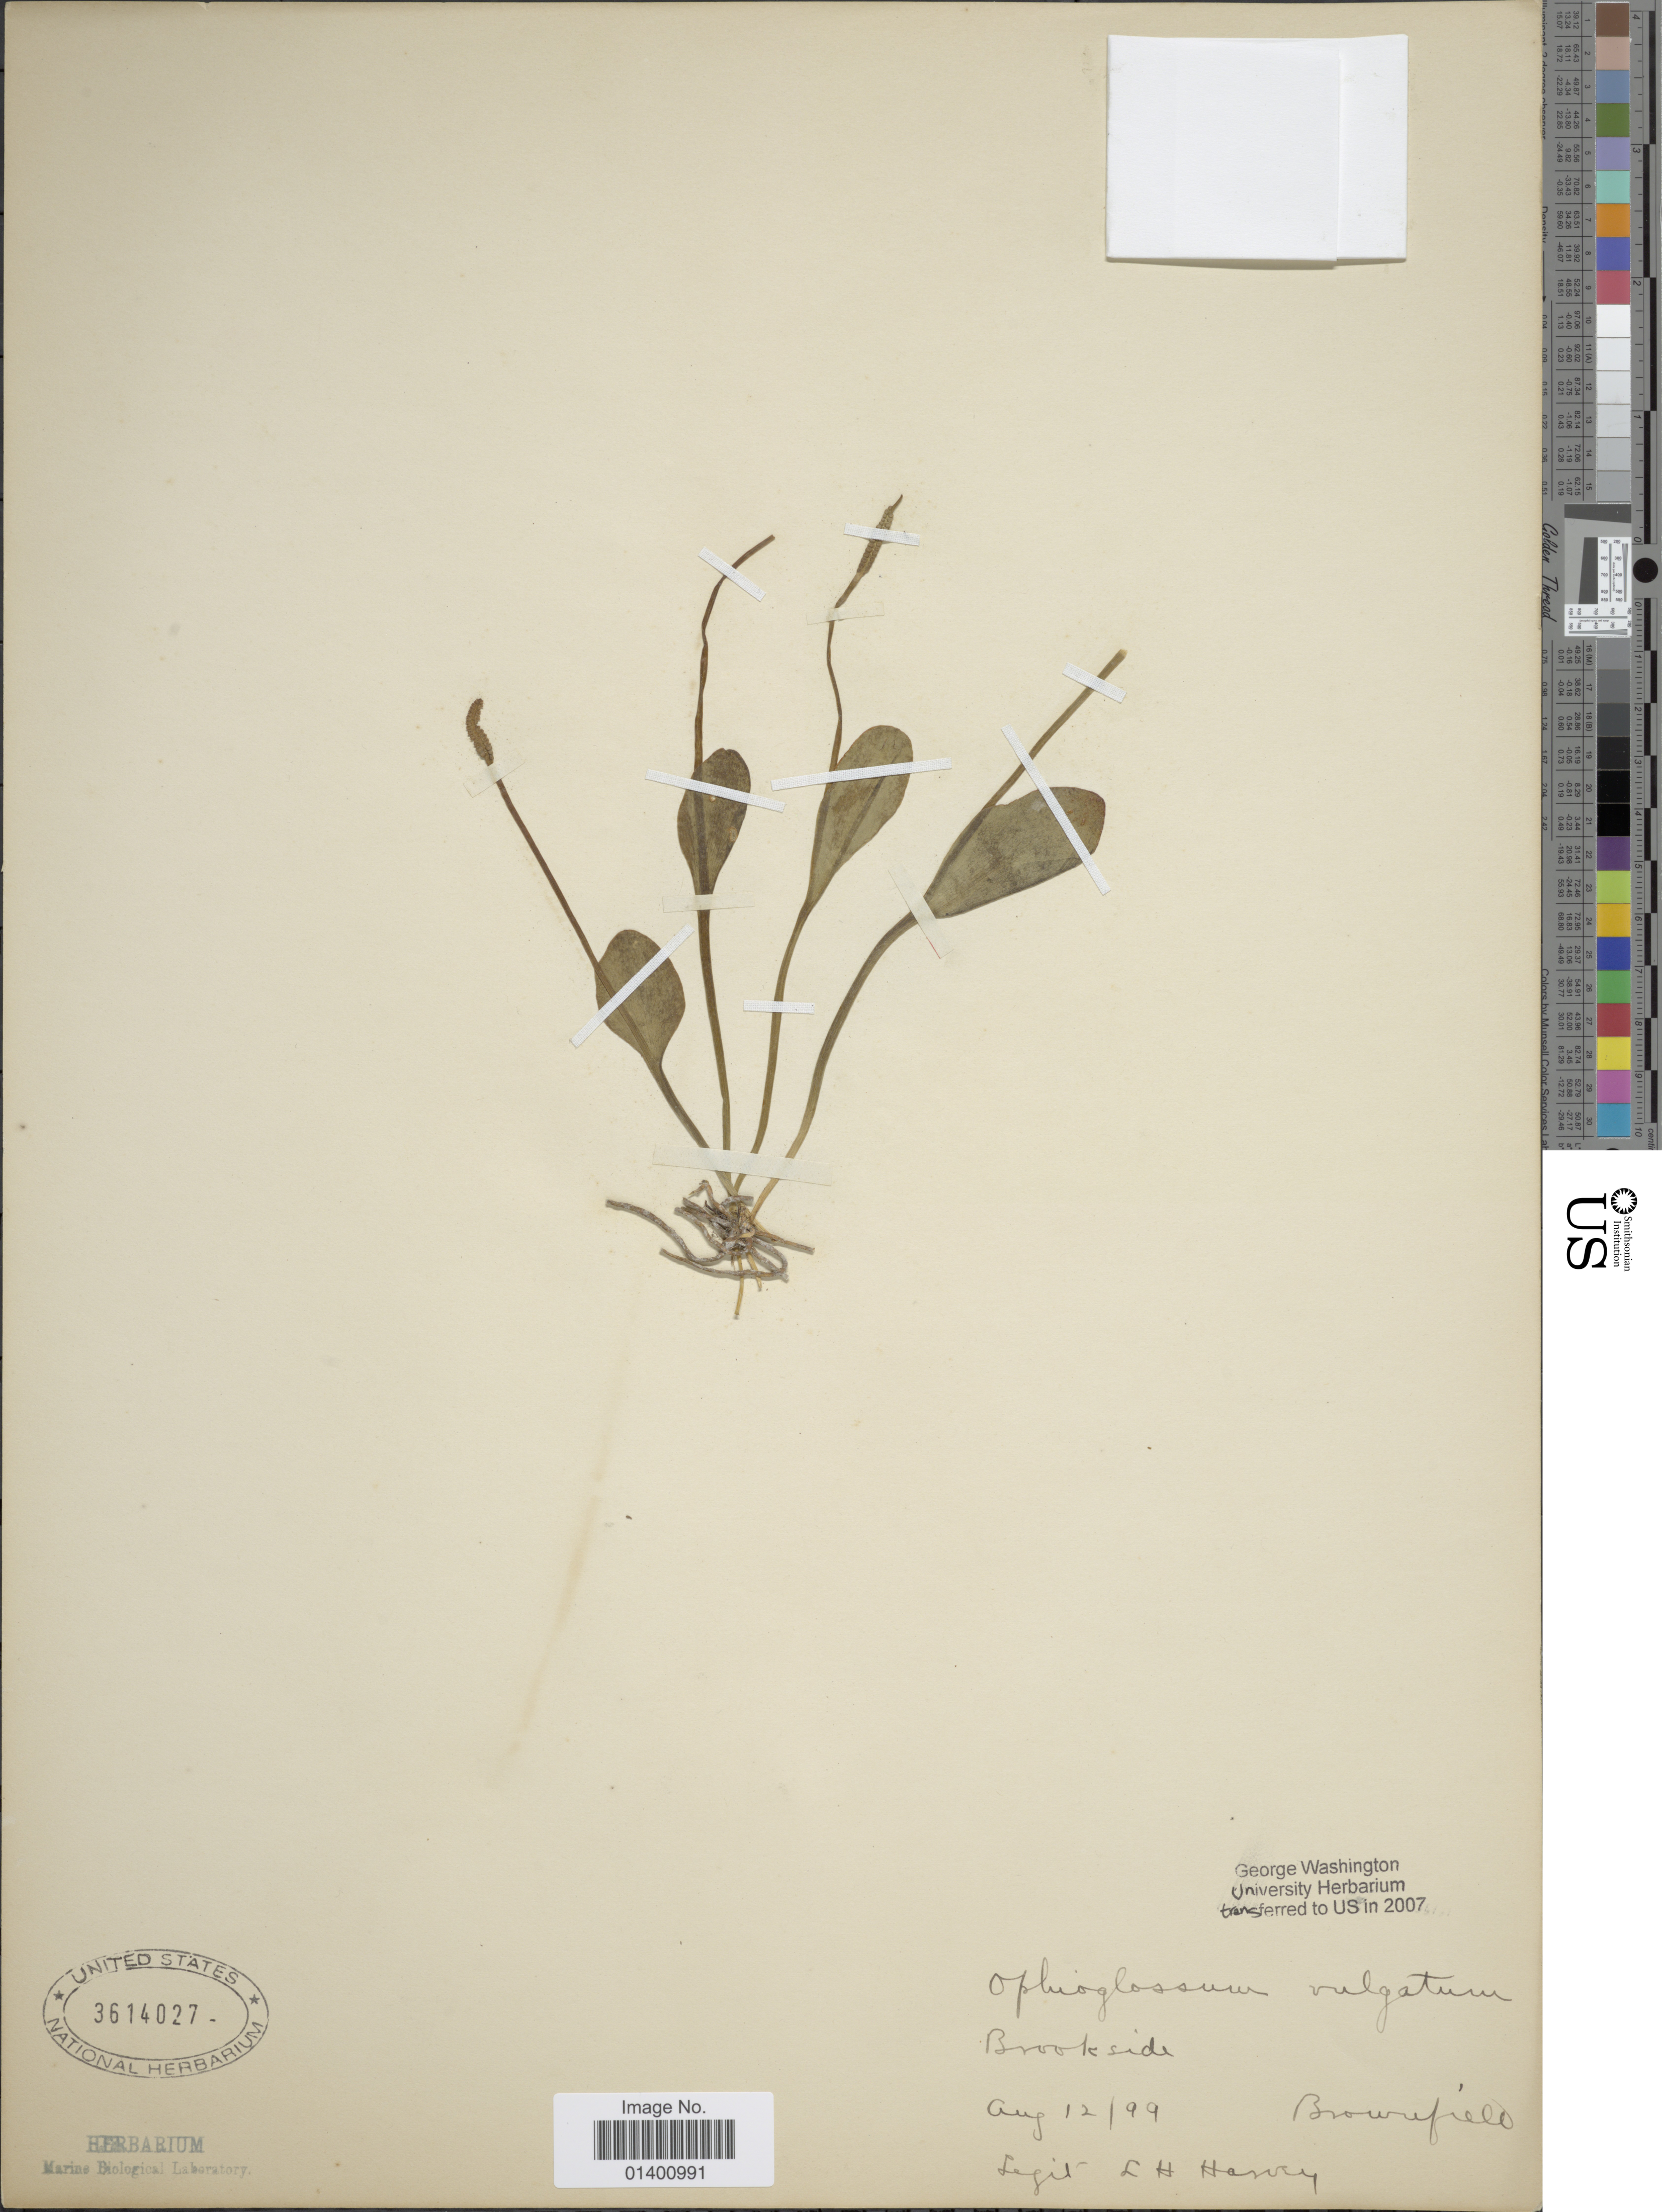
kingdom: Plantae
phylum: Tracheophyta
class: Polypodiopsida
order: Ophioglossales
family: Ophioglossaceae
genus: Ophioglossum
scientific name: Ophioglossum vulgatum var. pycnostichum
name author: Fernald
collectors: L. H. Harvey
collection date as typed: Transcribed d/m/y: 12/8/99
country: United States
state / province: Maine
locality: Brownfield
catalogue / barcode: US 3614027